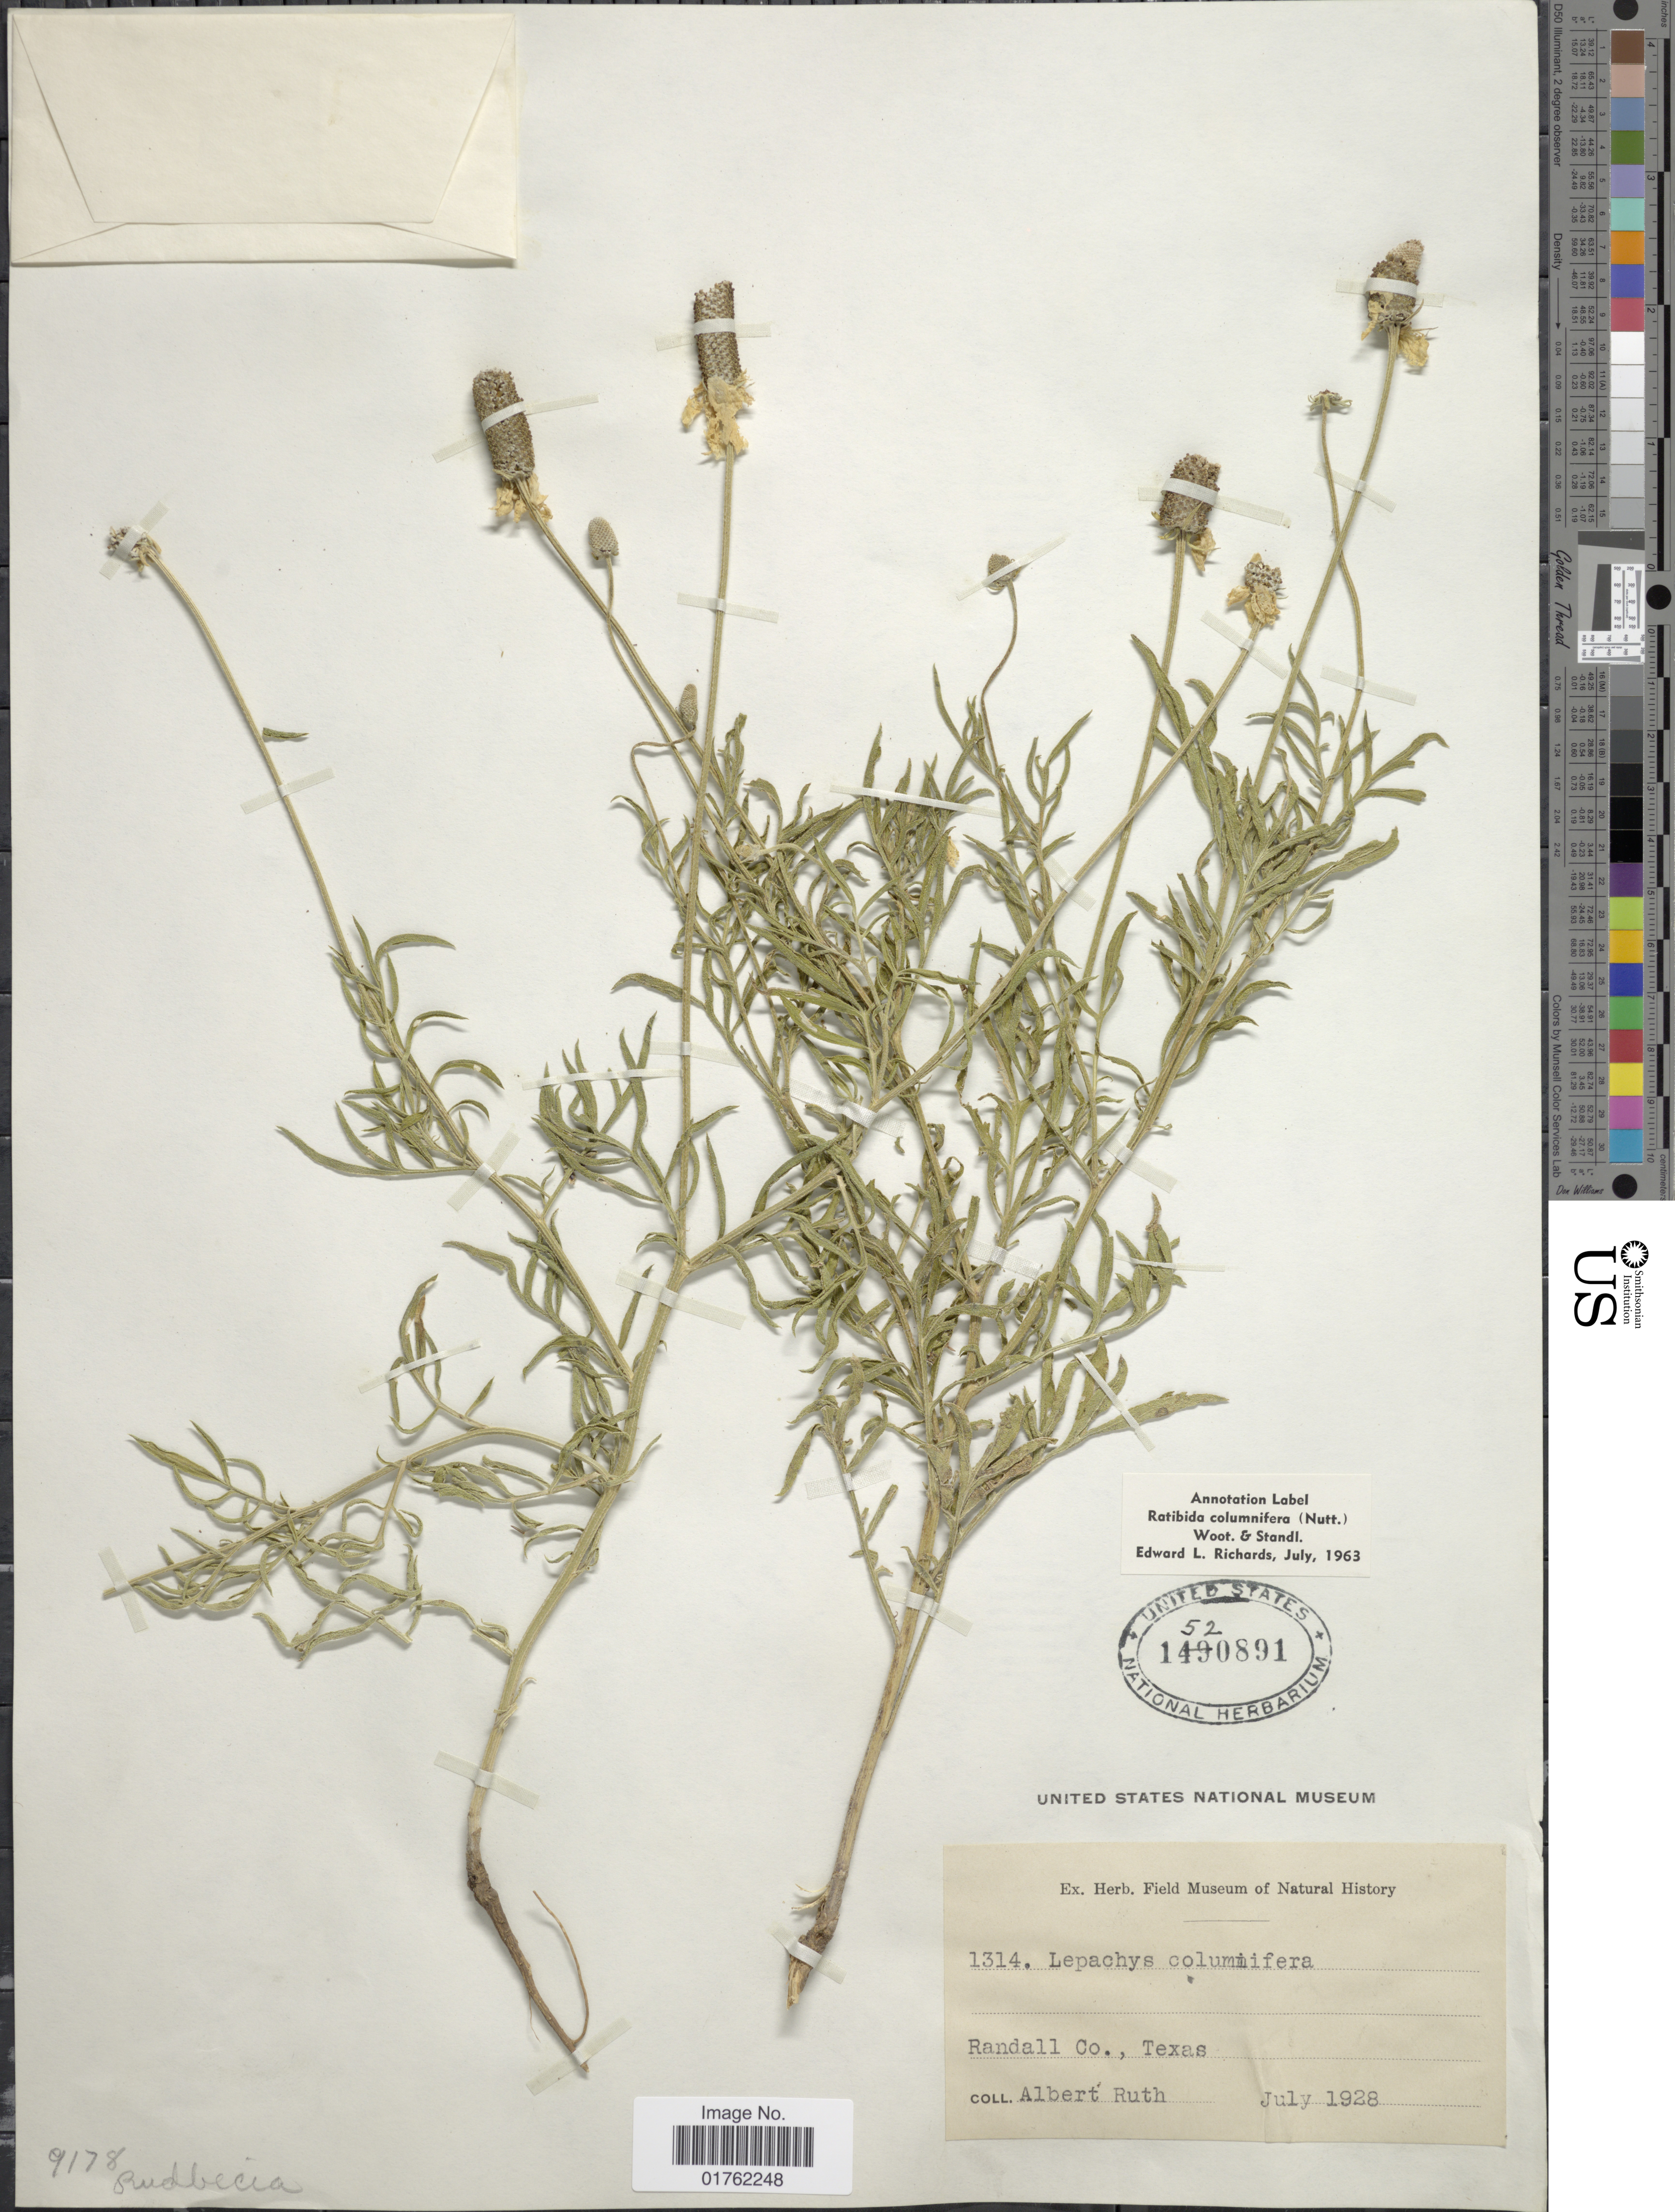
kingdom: Plantae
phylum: Tracheophyta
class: Magnoliopsida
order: Asterales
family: Asteraceae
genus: Ratibida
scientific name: Ratibida columnaris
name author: (Pursh) D. Don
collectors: A. Ruth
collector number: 1314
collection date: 1928-07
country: United States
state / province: Texas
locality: Randall Co.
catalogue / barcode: US 1520891